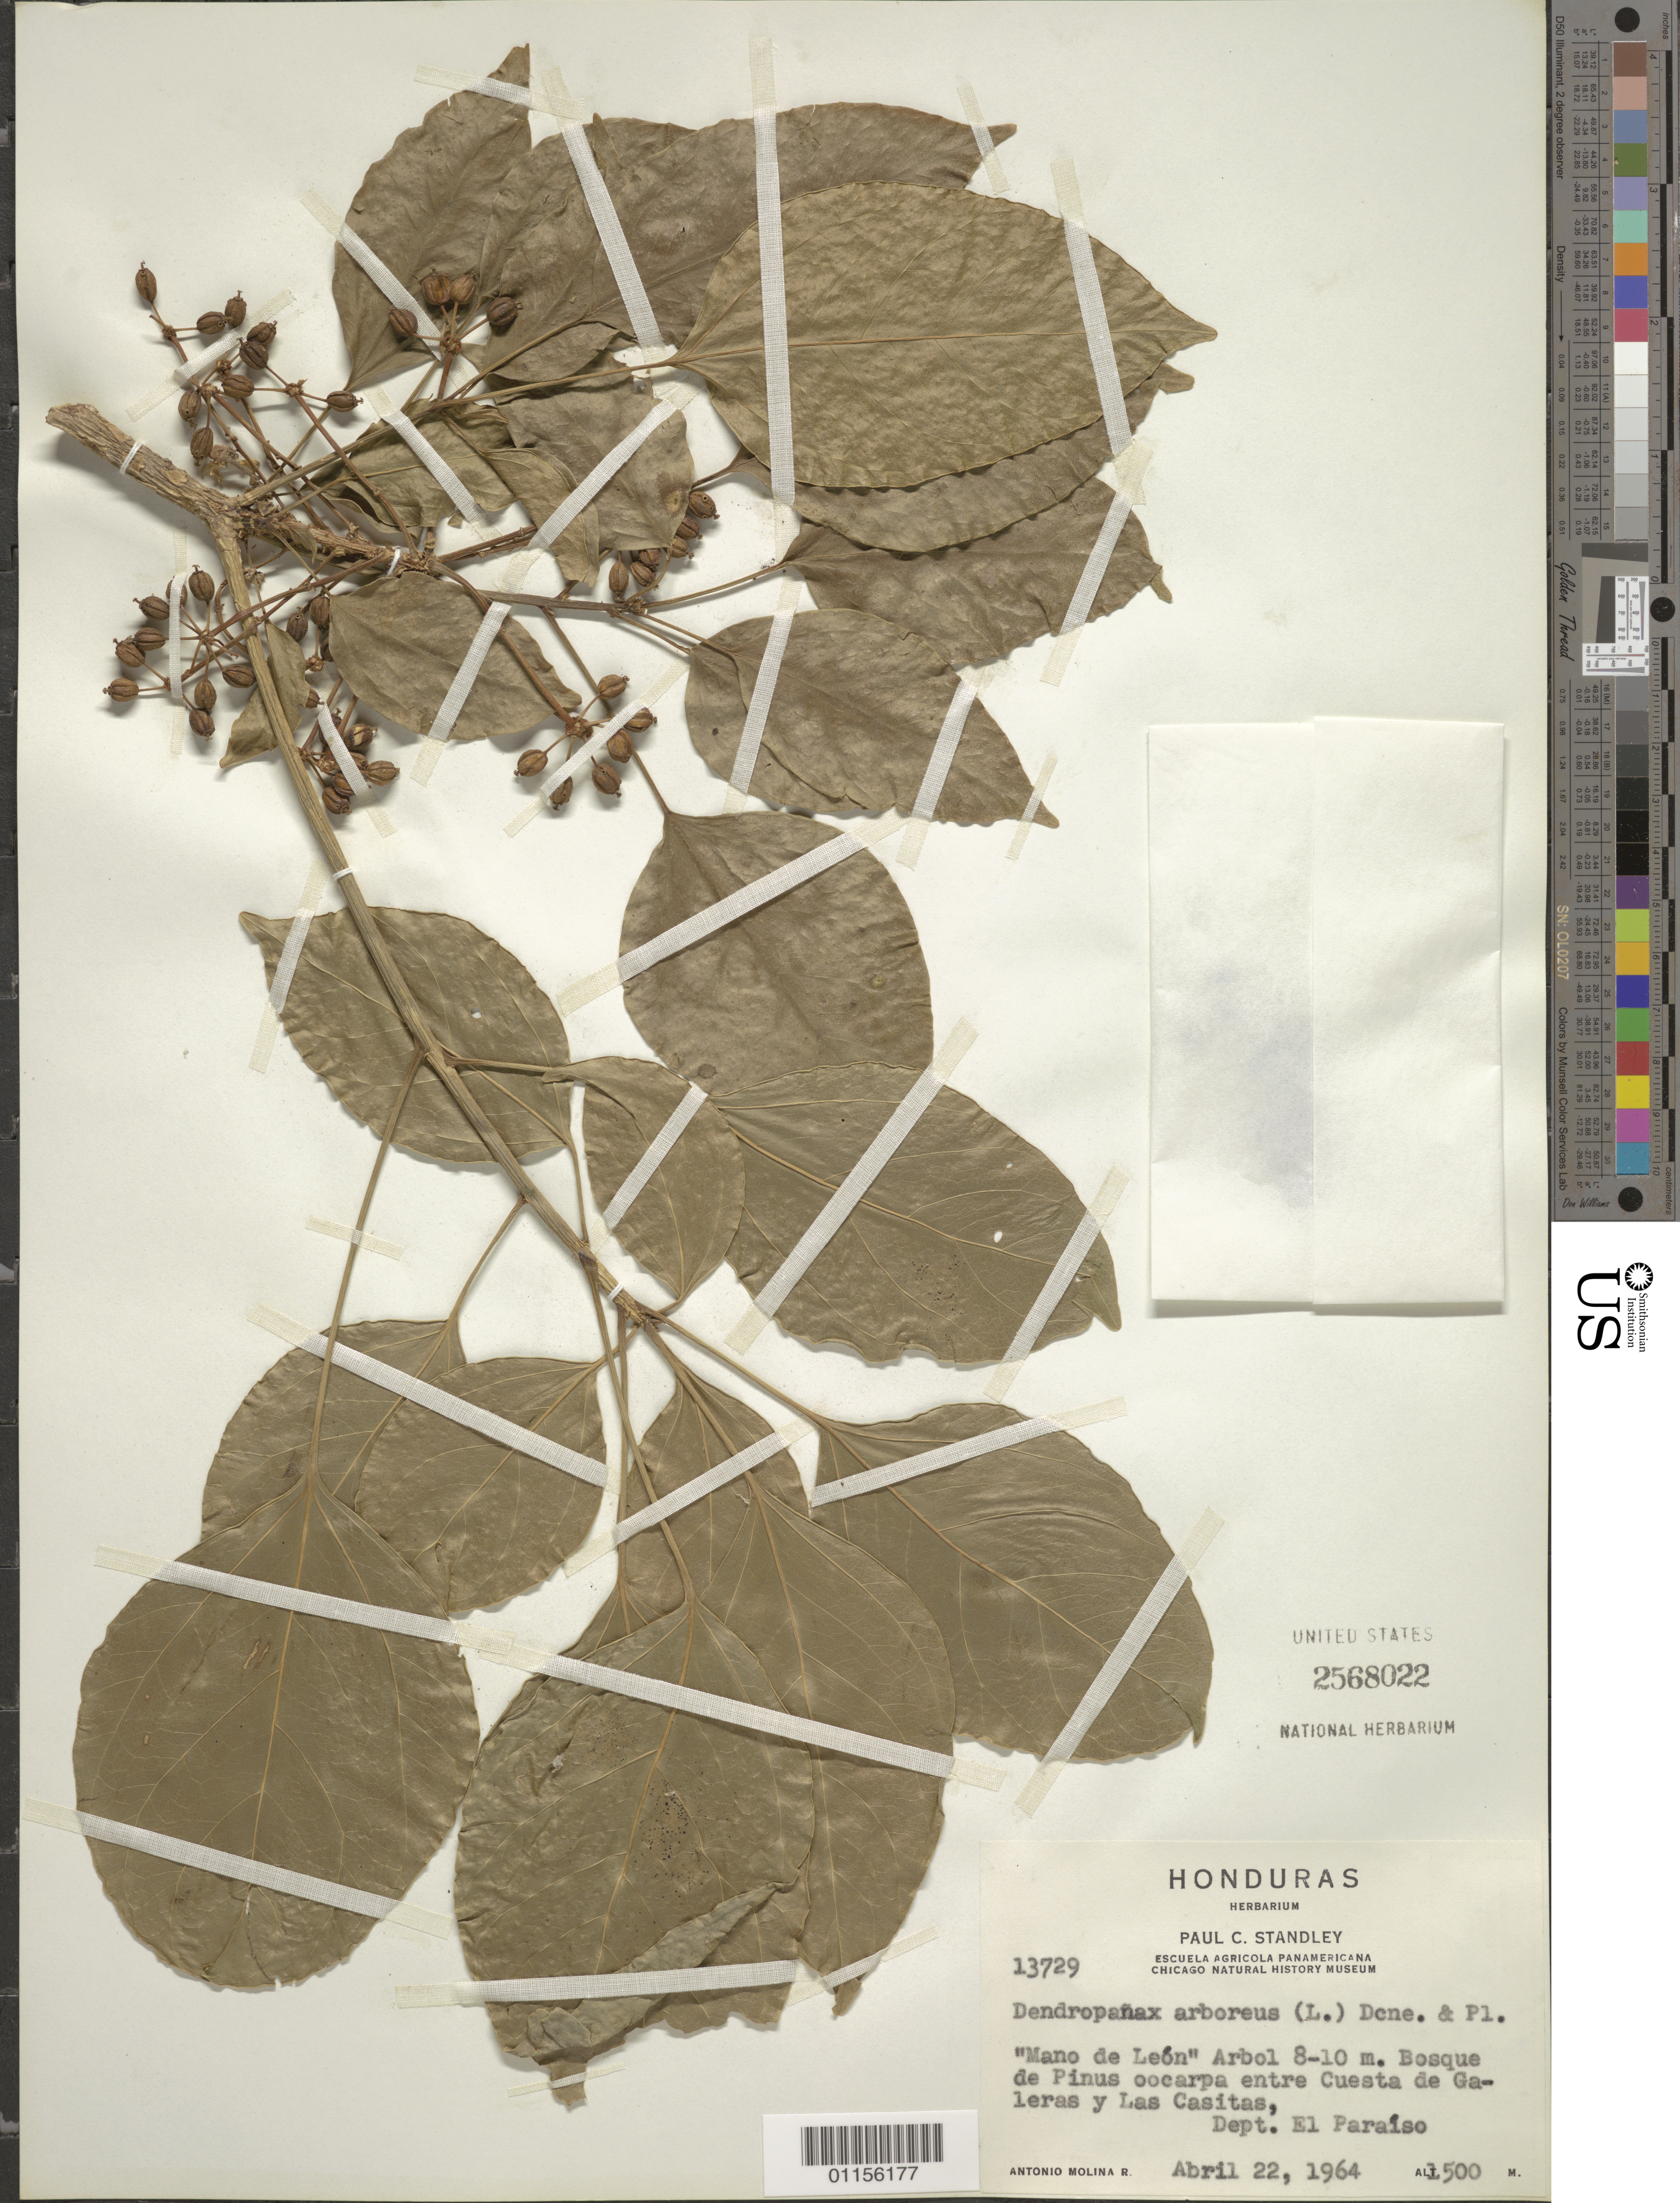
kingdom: Plantae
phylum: Tracheophyta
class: Magnoliopsida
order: Apiales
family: Araliaceae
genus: Dendropanax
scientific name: Dendropanax arboreus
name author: (L.) Decne. & Planch.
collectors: A. Molina R.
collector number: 13729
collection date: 1964-04-22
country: Honduras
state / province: El Paraíso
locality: Cuesta de Galeras y Las Casitas.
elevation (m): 1500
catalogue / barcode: US 2568022